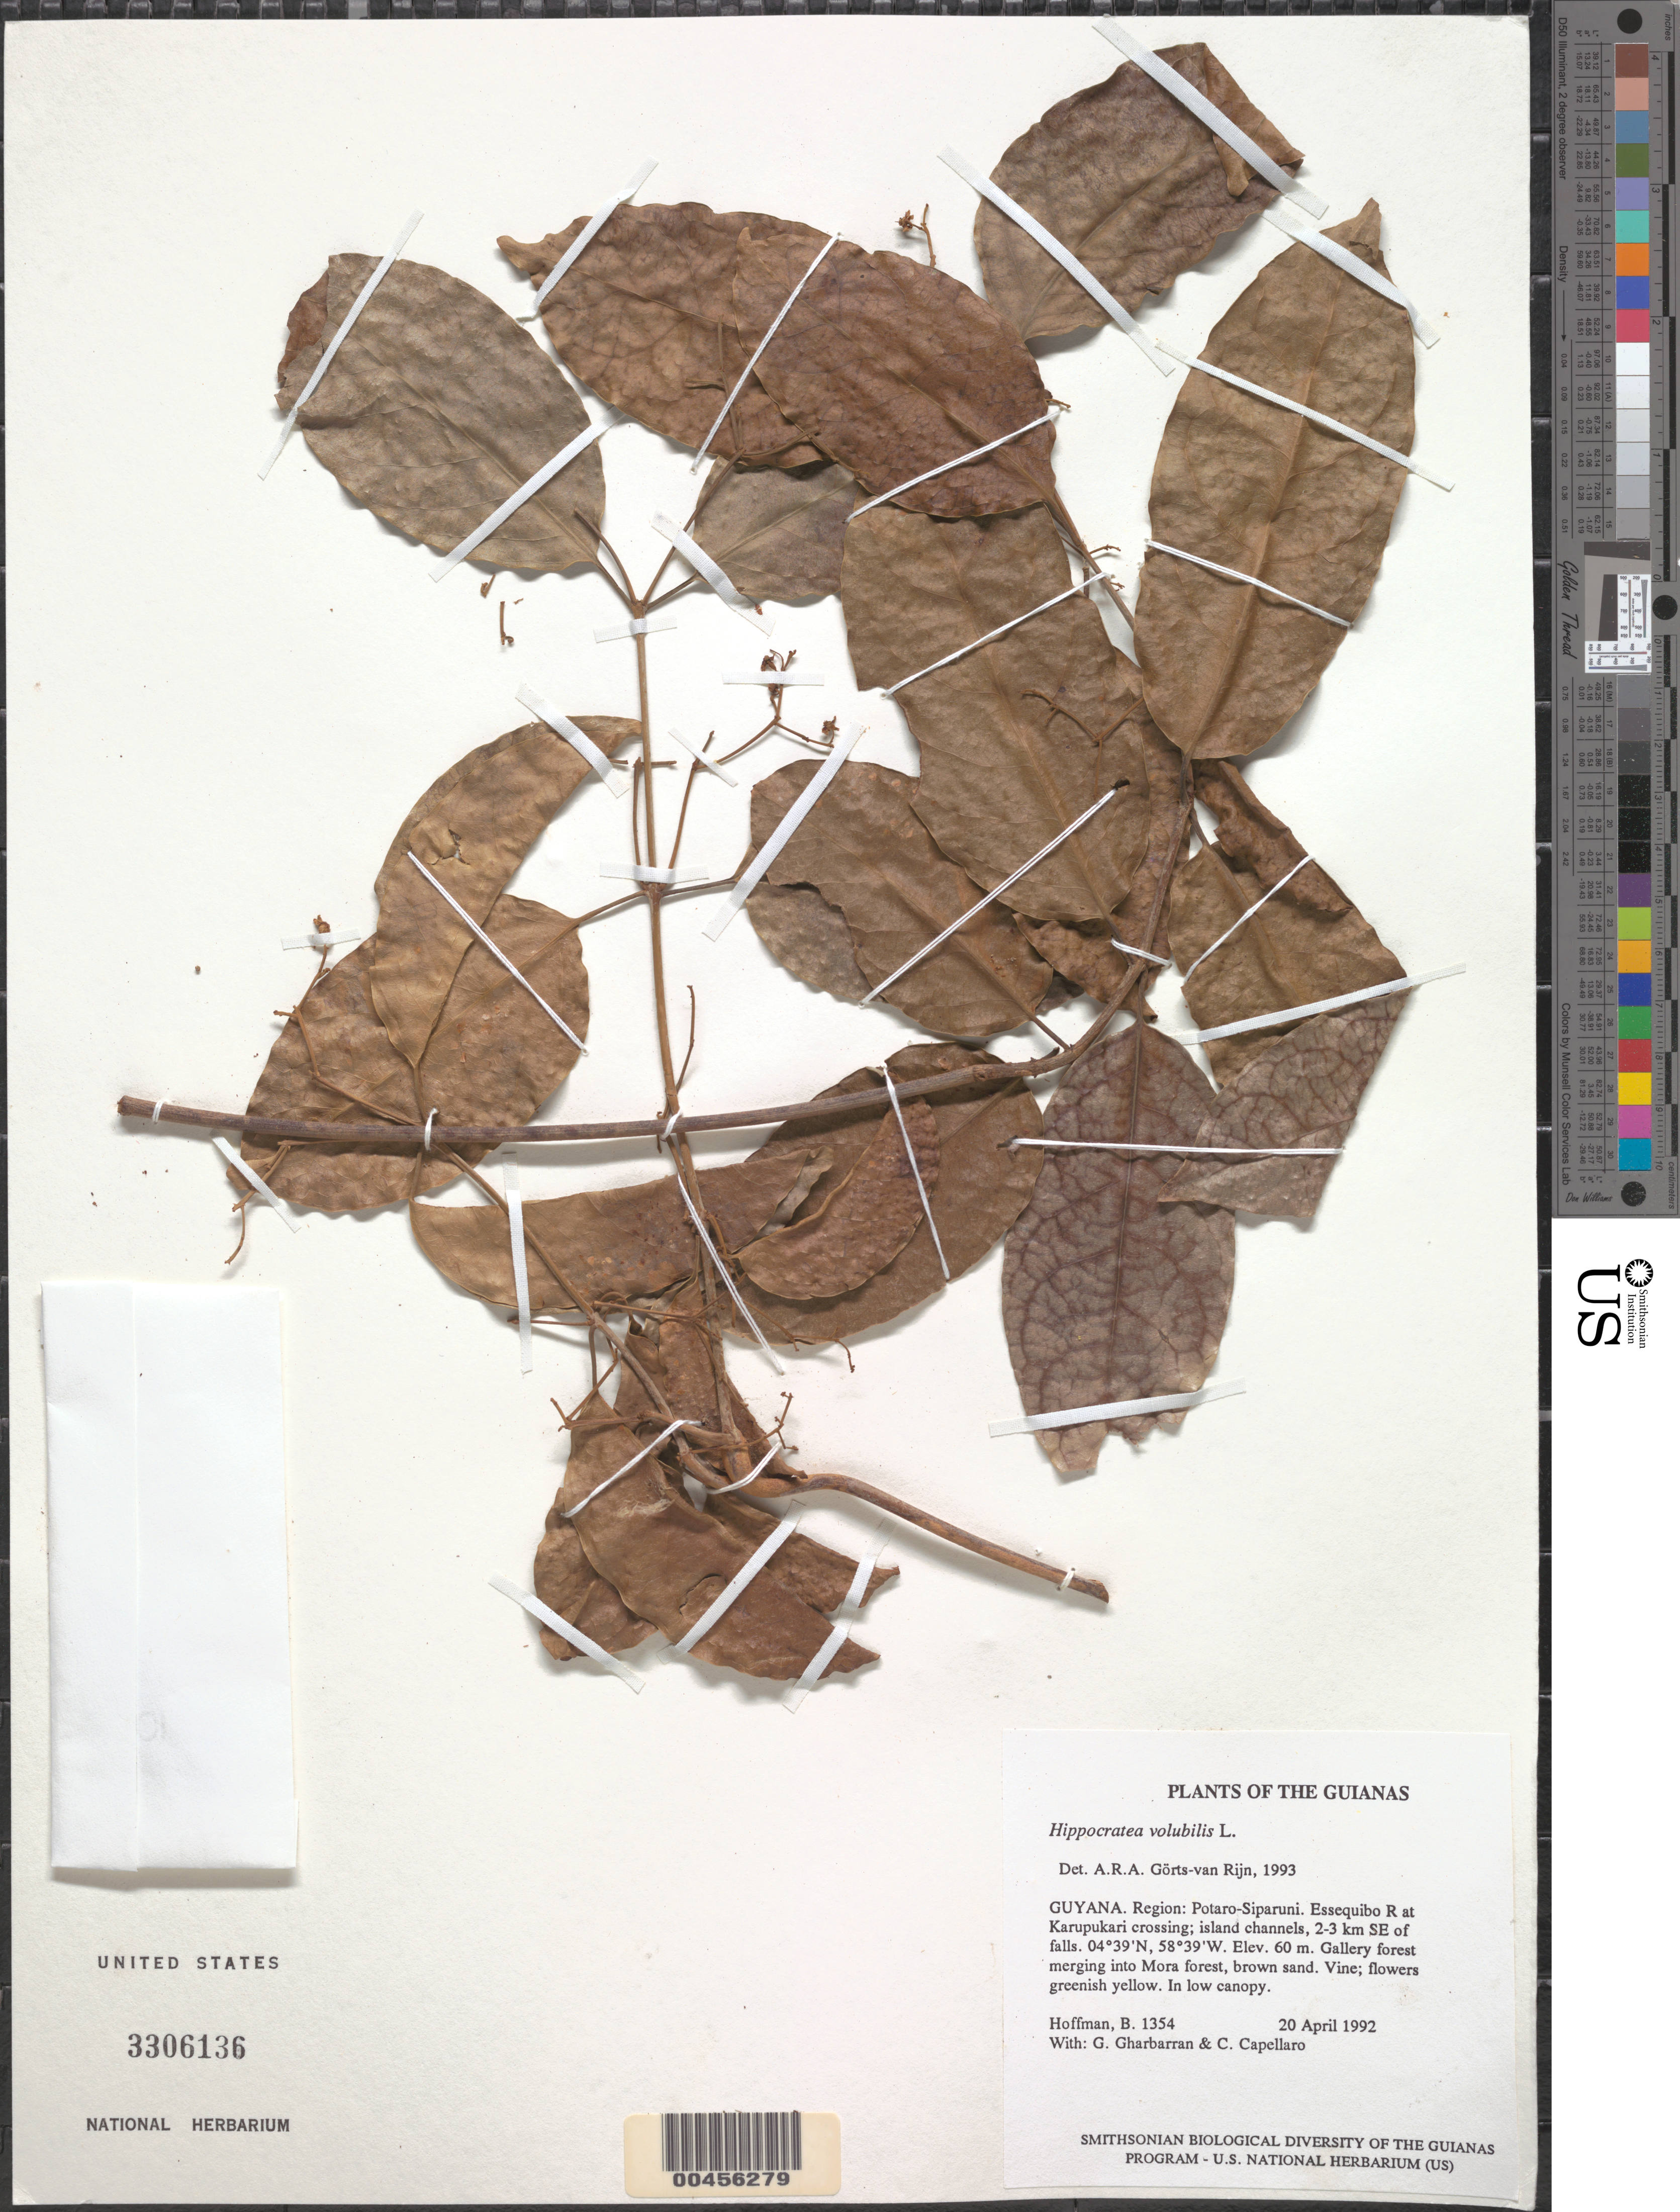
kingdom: Plantae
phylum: Tracheophyta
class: Magnoliopsida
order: Celastrales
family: Celastraceae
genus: Hippocratea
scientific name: Hippocratea volubilis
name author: L.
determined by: Görts-van Rijn, A. R. A.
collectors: B. Hoffman, G. Gharbarran & C. Capellaro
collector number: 1354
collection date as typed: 20 April 1992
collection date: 1992-04-20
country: Guyana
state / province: Potaro-Siparuni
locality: Essequibo River at Karupukari crossing; island channels, 2-3 km SE of falls. Iwokrama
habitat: Gallery forest merging into Mora forest, brown sand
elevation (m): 60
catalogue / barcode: US 3306136